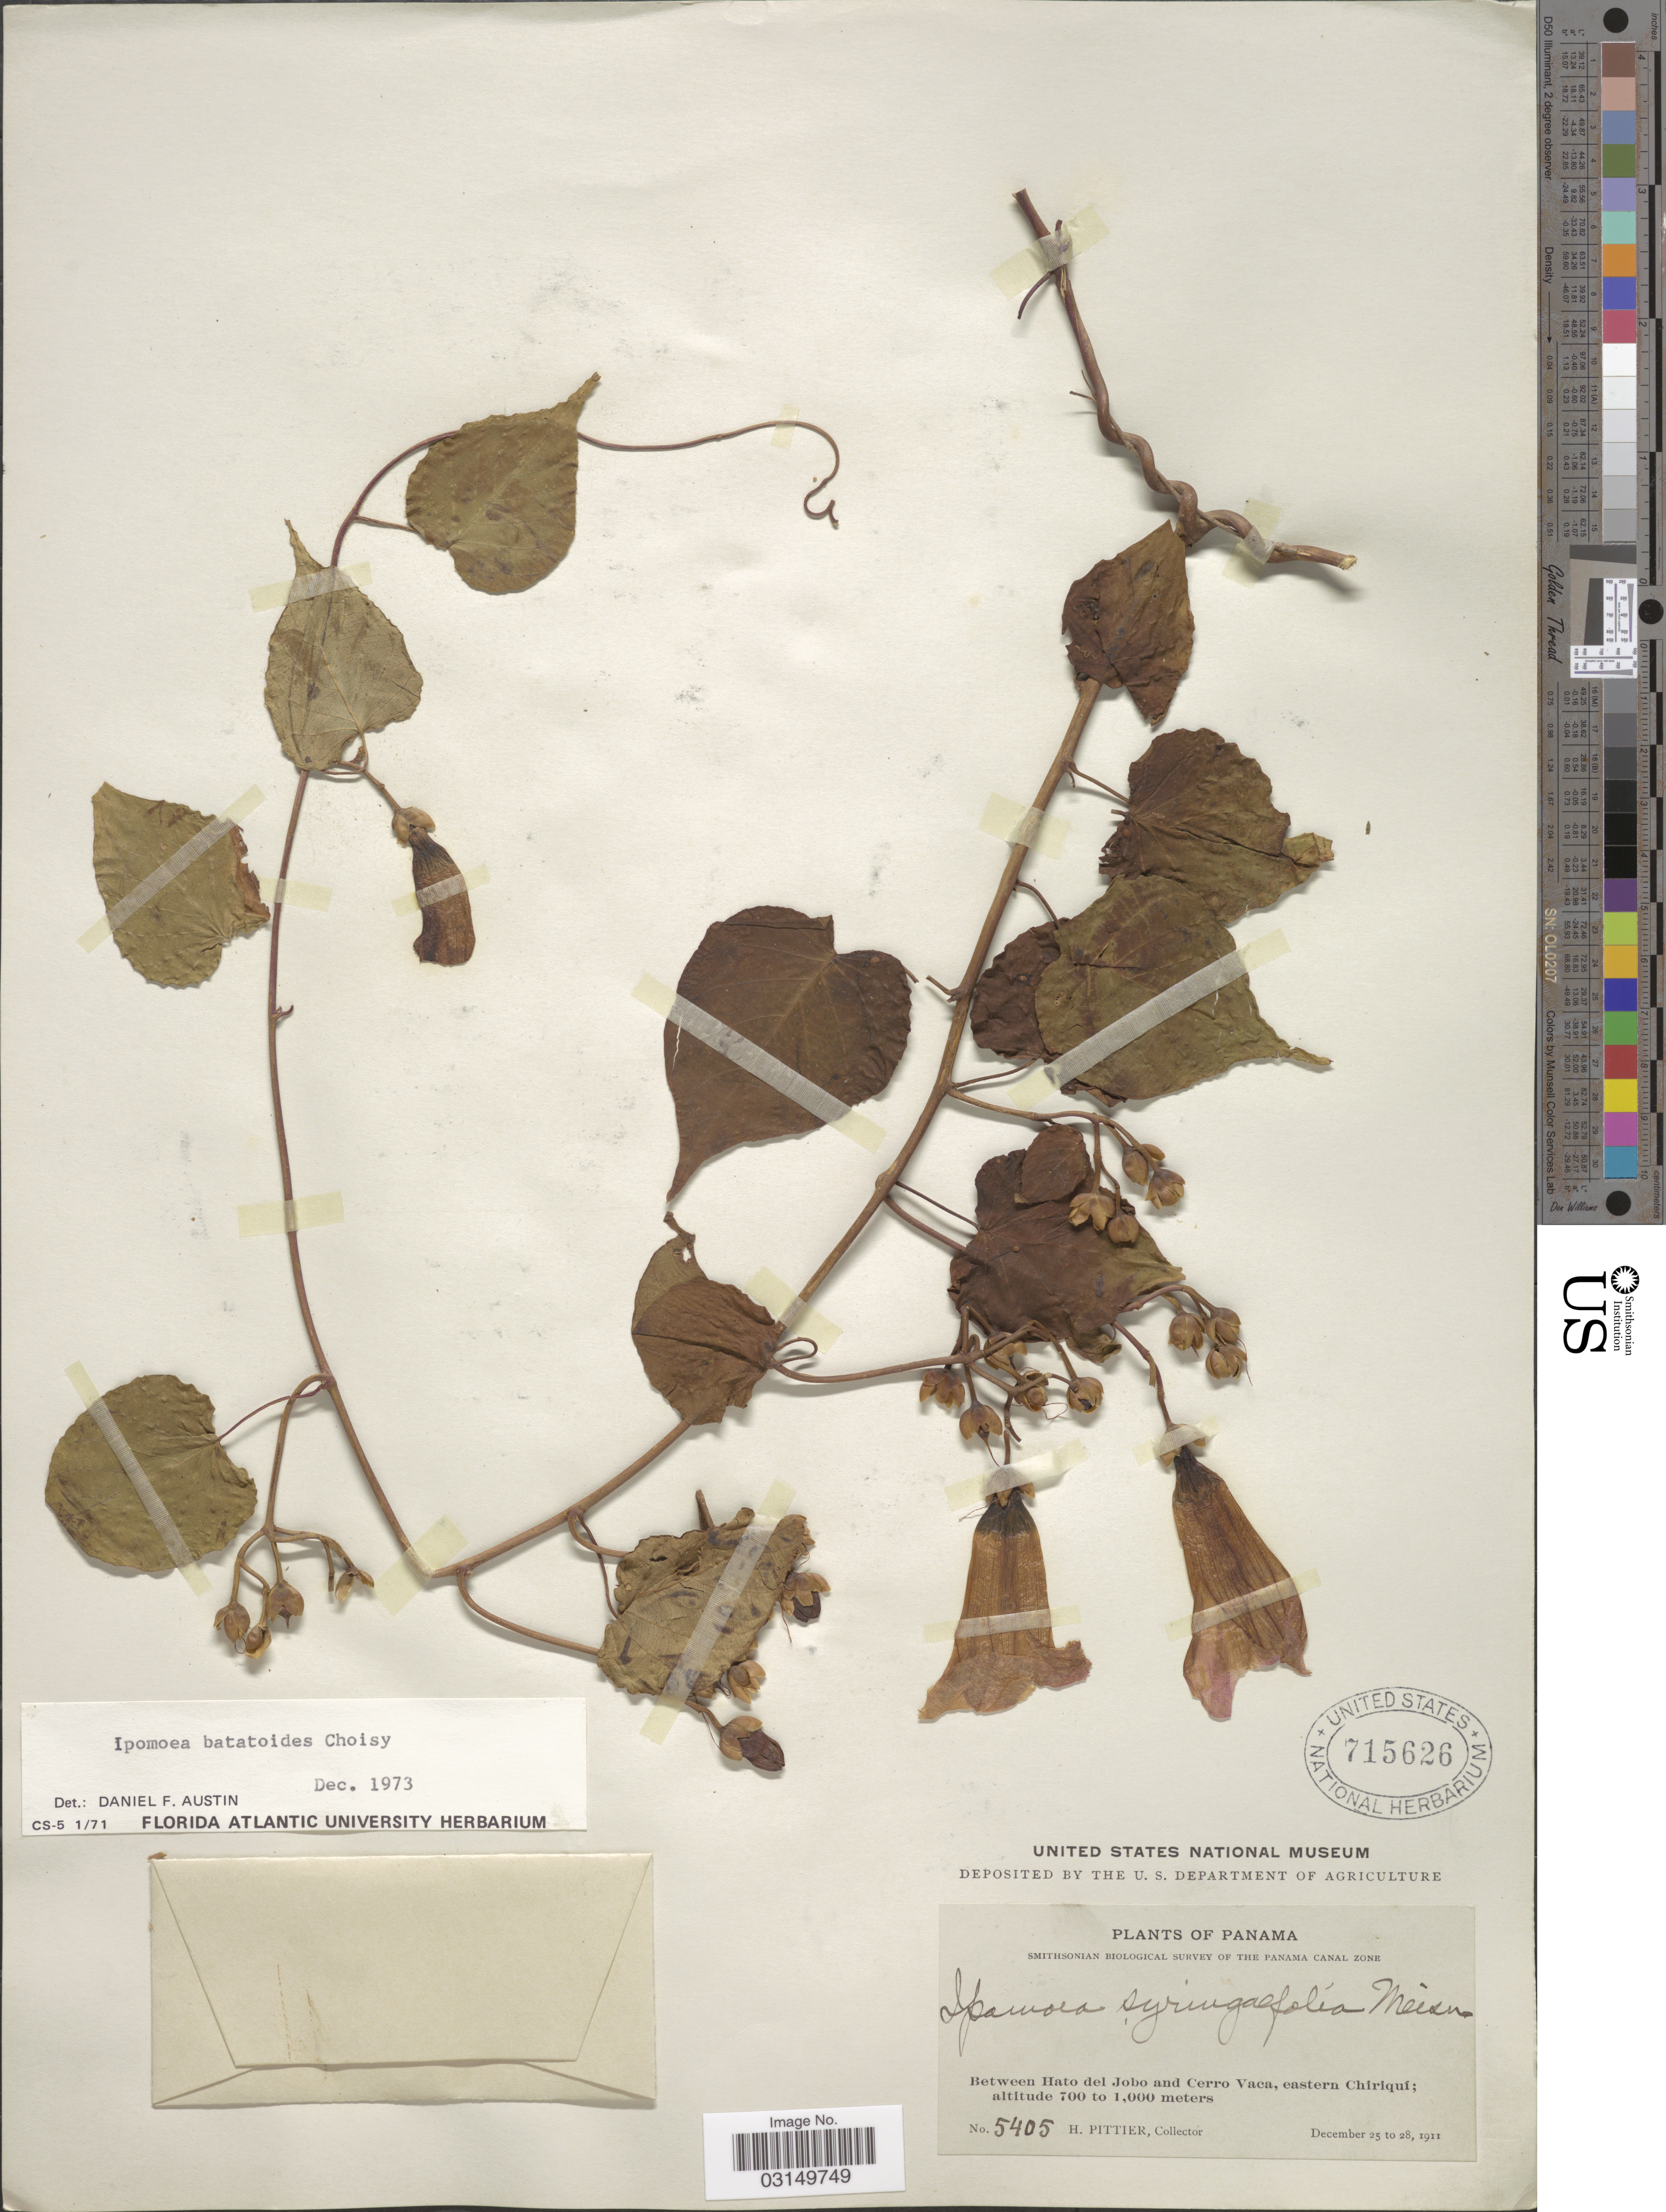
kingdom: Plantae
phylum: Tracheophyta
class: Magnoliopsida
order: Solanales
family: Convolvulaceae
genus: Ipomoea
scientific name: Ipomoea batatoides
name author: Choisy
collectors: H. F. Pittier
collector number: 5405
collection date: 1911-12-25/1911-12-28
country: Panama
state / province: Chiriqui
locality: The Panama Canal Zone, Between Hato del Jobo and Cerro Vaca, eastern Chiriqui.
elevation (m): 700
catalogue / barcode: US 715626